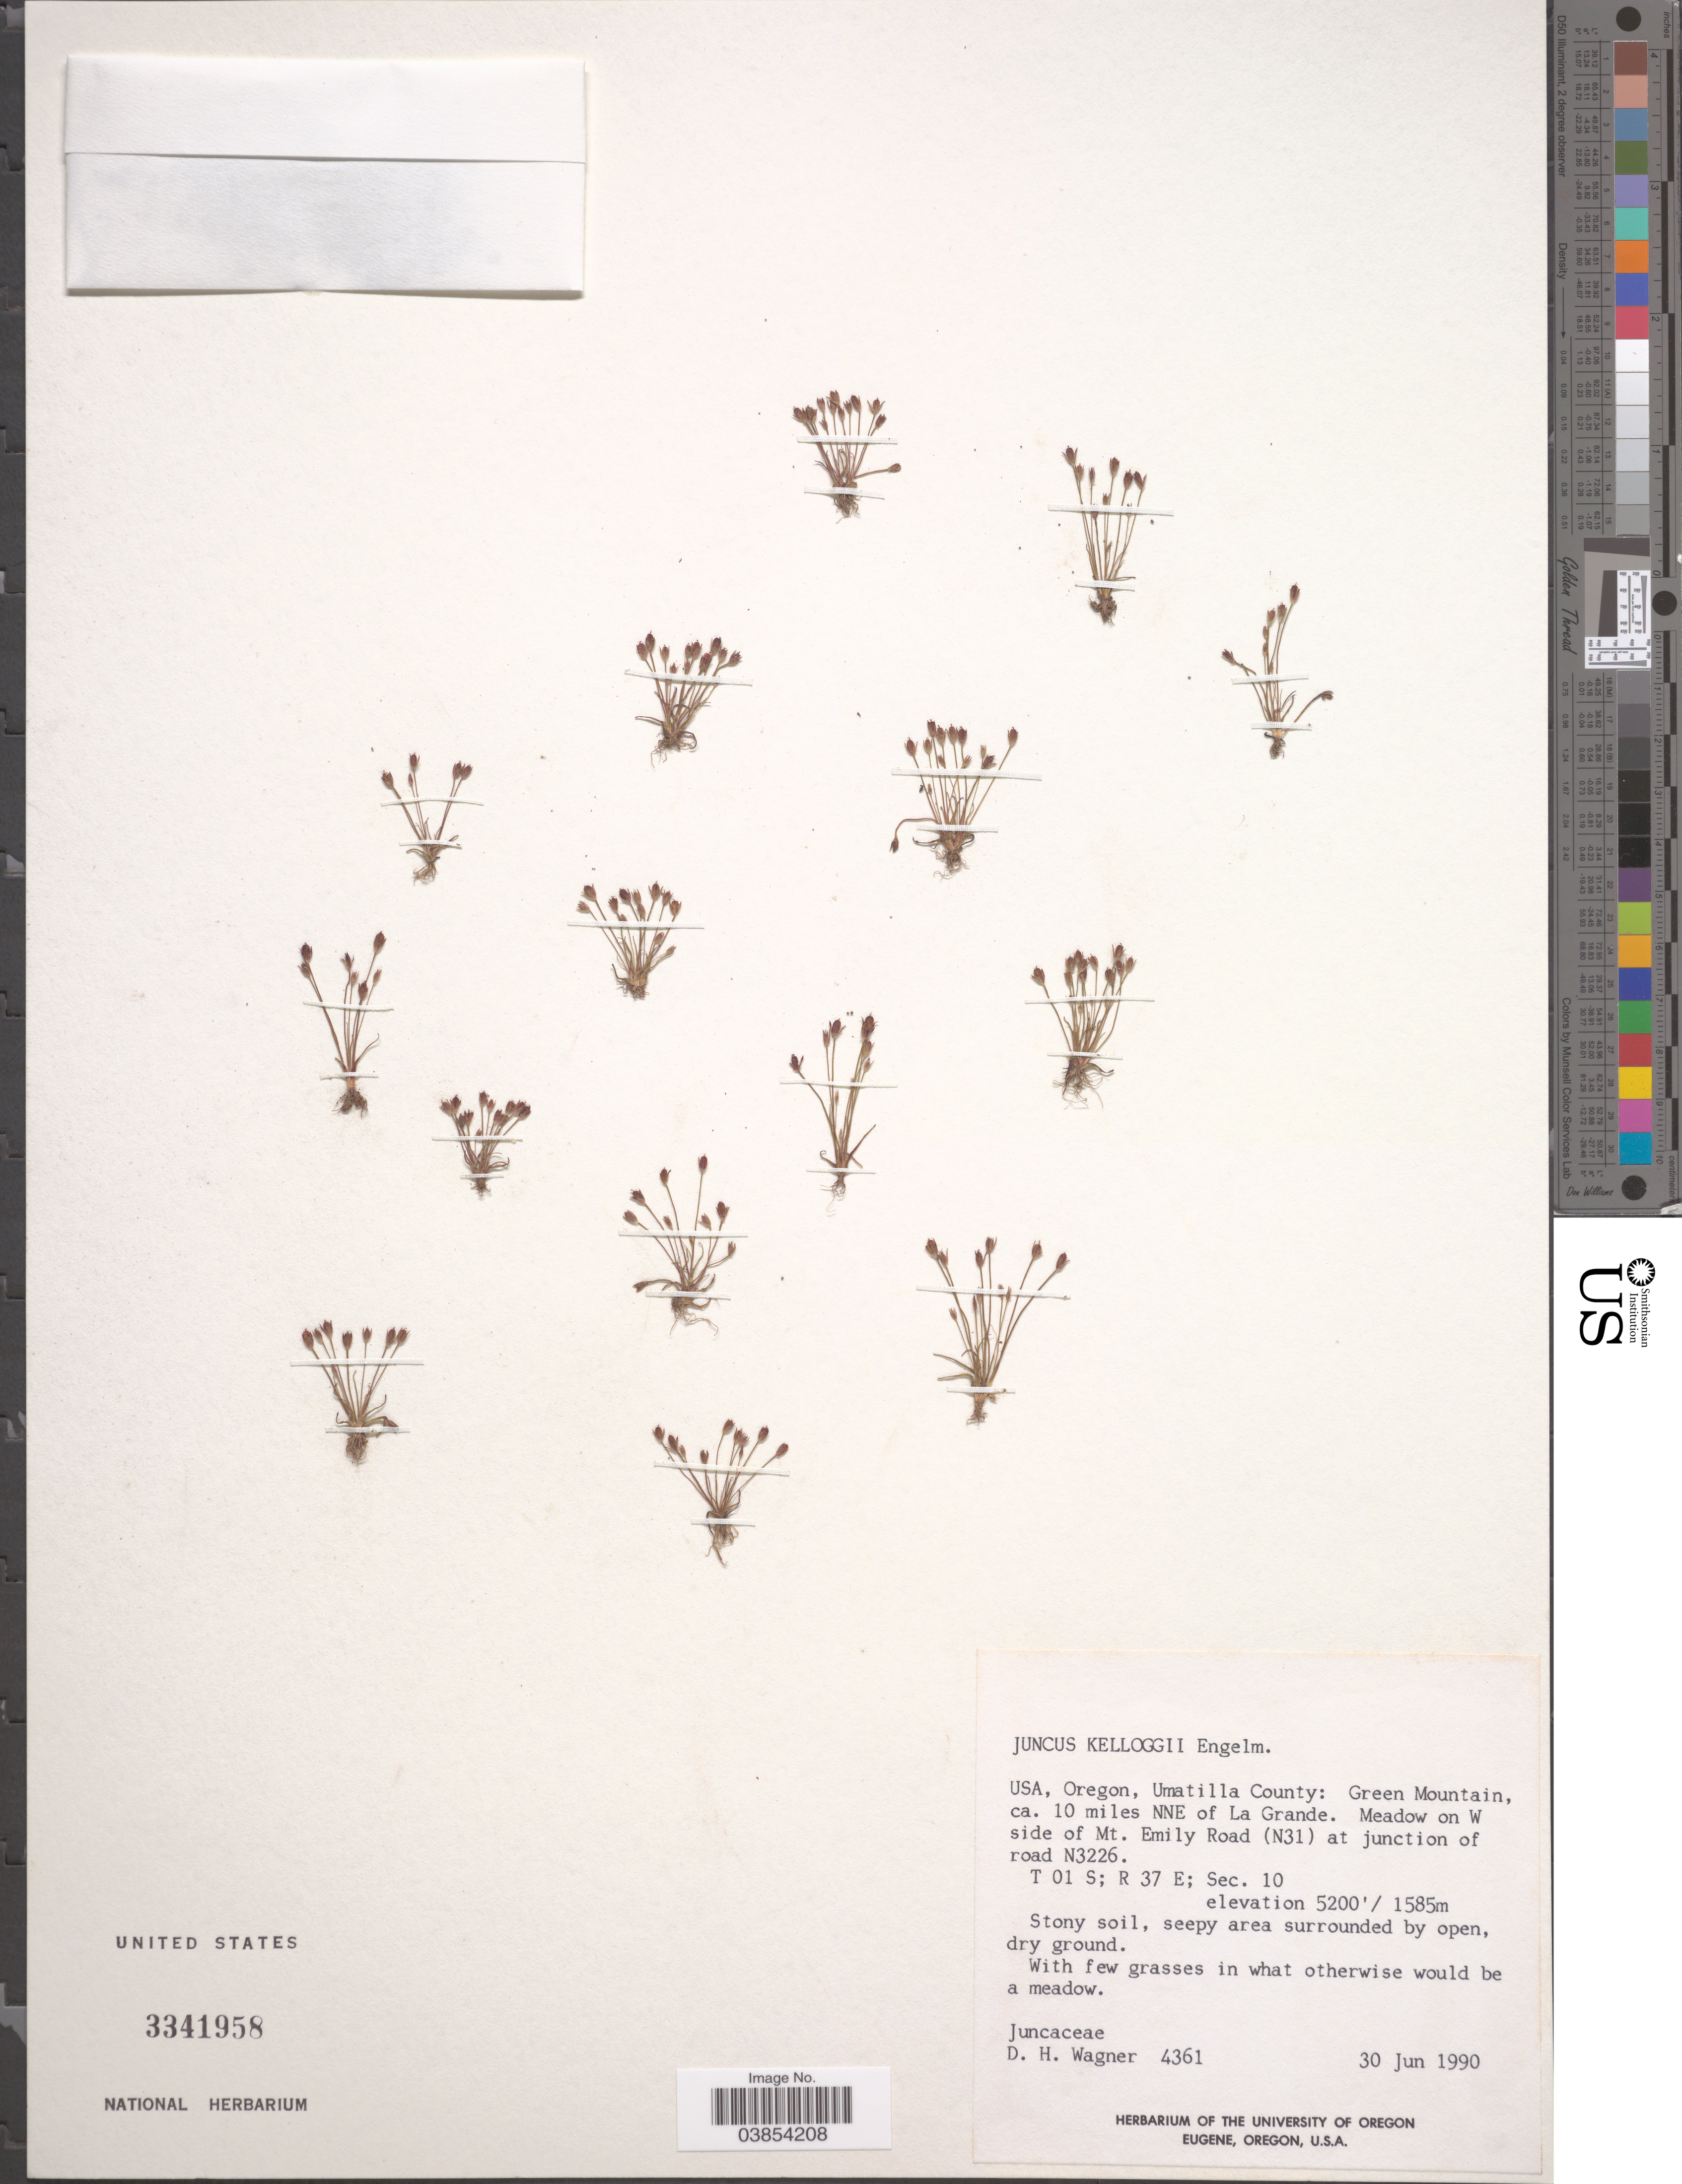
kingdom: Plantae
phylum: Tracheophyta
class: Liliopsida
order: Poales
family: Juncaceae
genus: Juncus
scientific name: Juncus kelloggii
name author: Engelm.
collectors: D. H. Wagner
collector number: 4361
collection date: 1990-06-30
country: United States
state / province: Oregon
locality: Umatilla County: Green Mountain, ca. 10 miles NNE of La Grande. Meadow on W side of Mt. Emily Road (N31) at junction of road N3226. T 01 S; R 37 E; Sec. 10.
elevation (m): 1585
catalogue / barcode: US 3341958